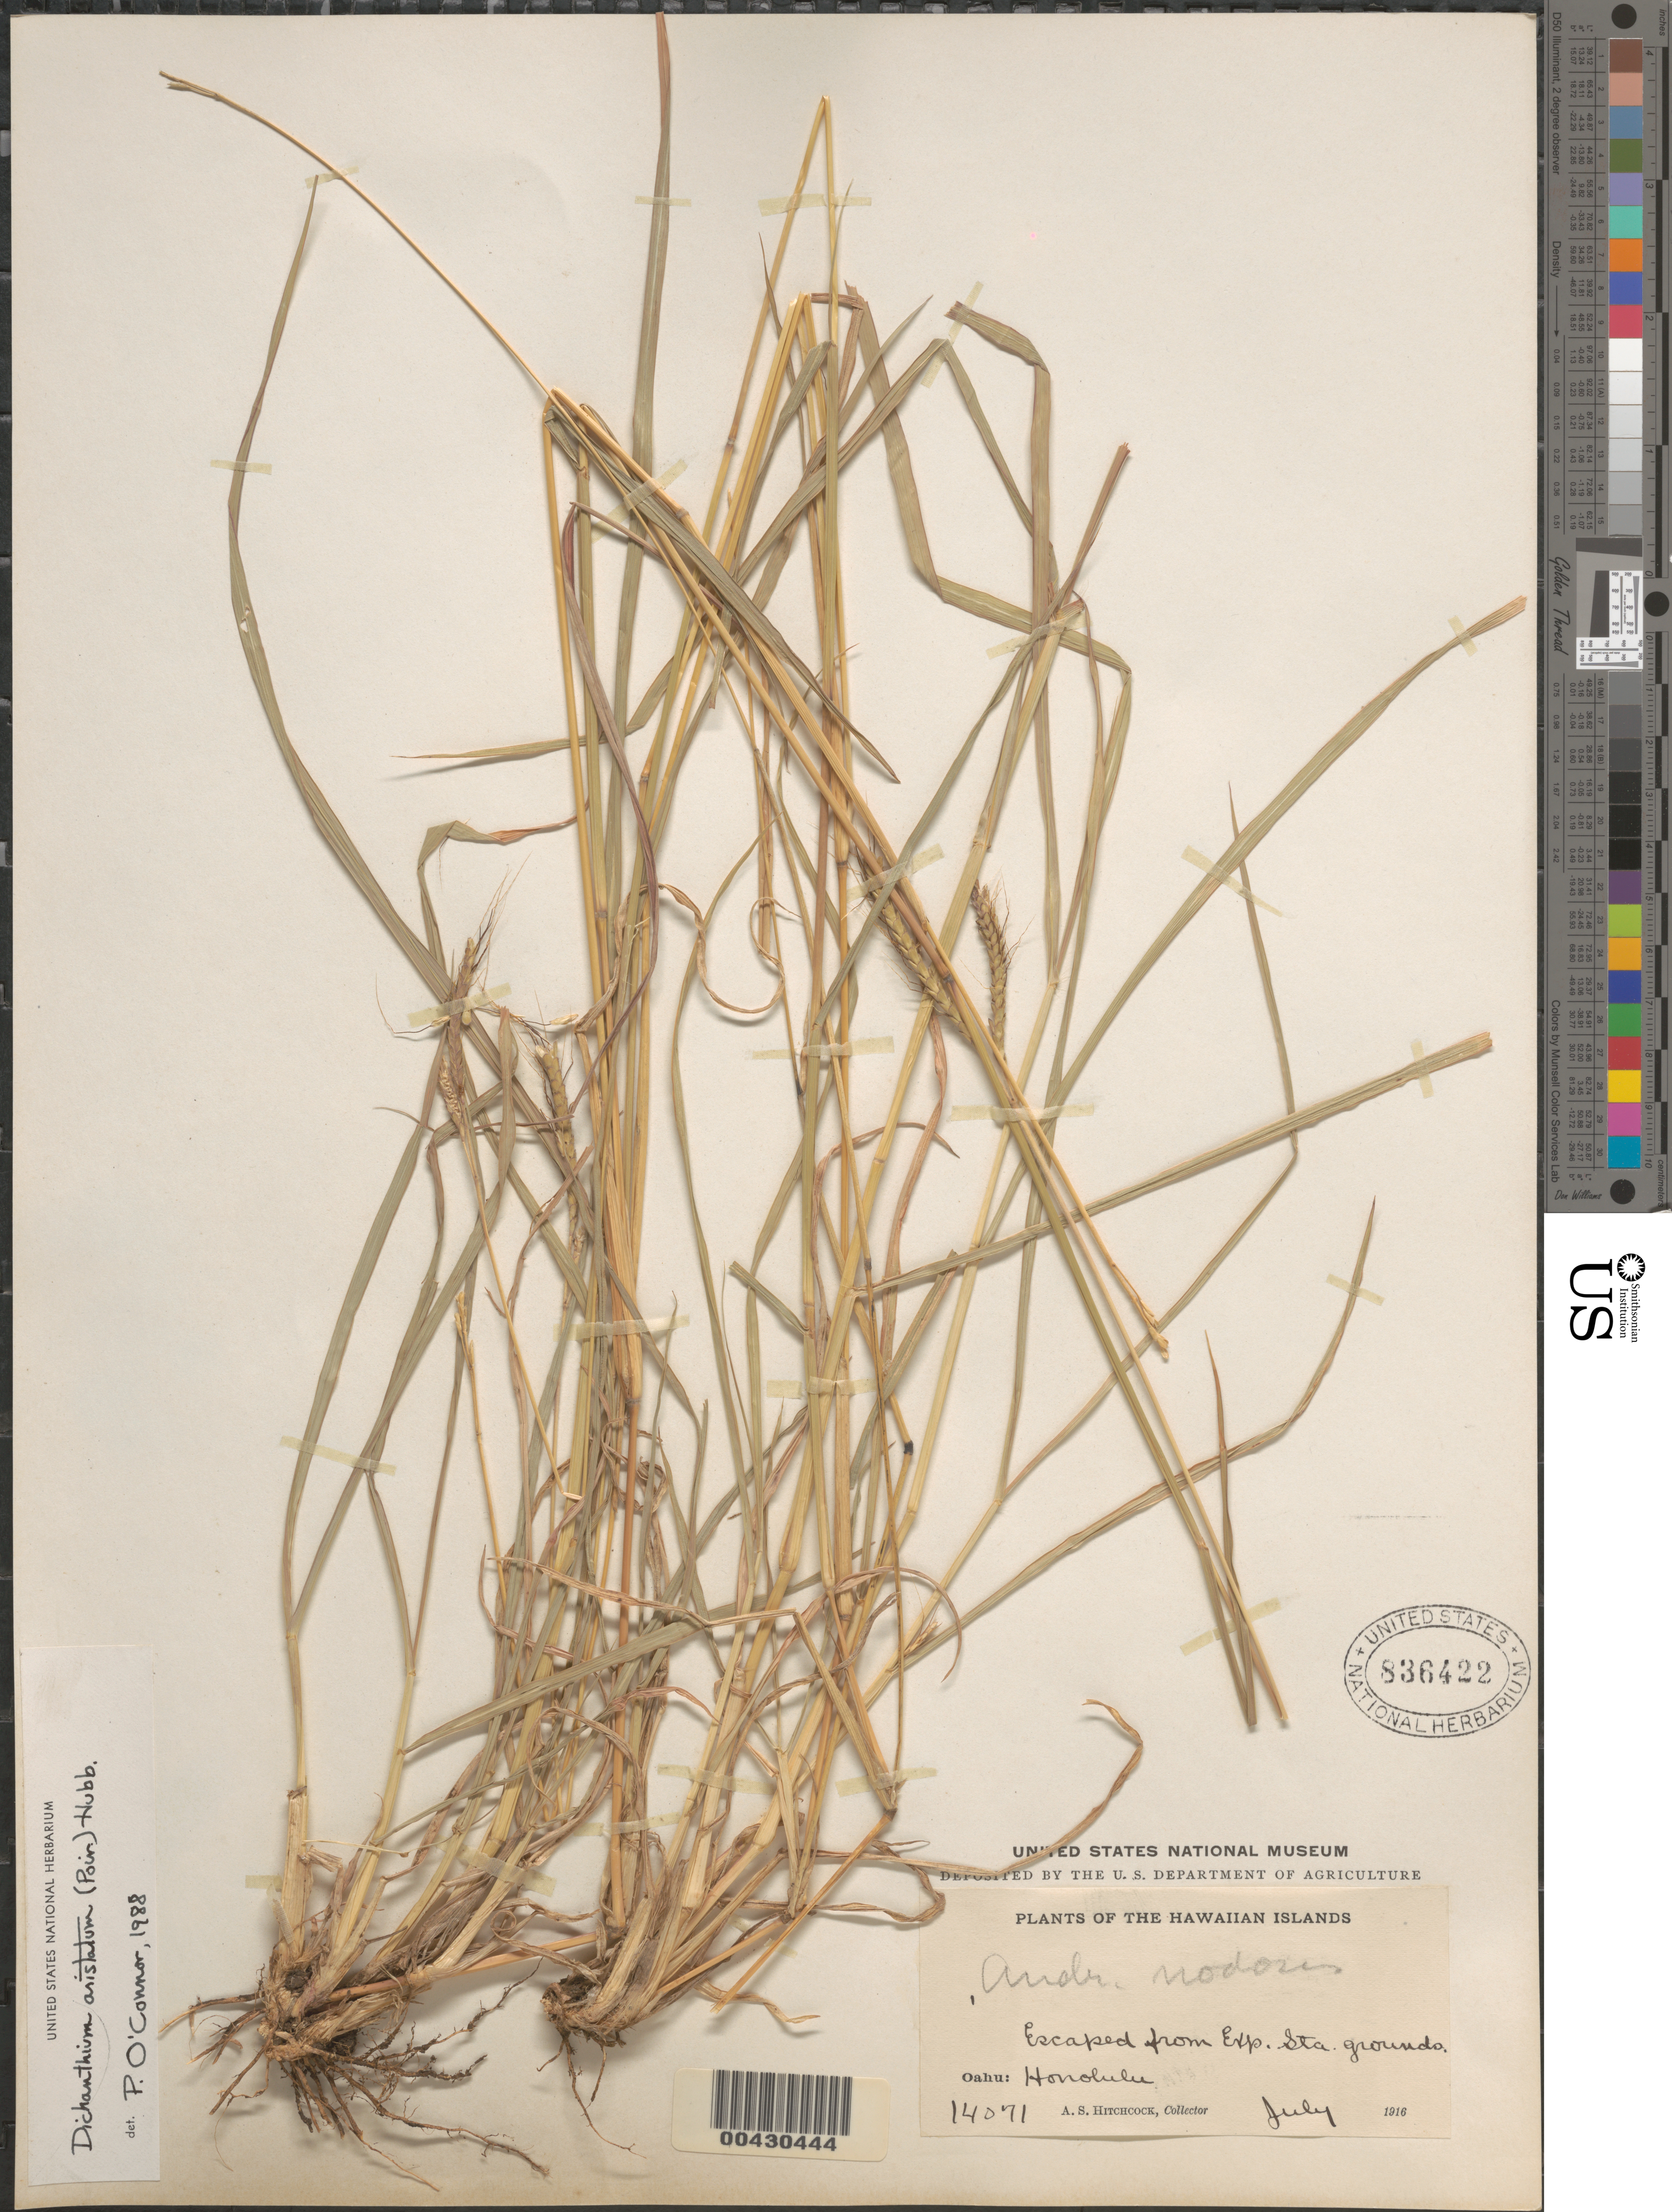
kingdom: Plantae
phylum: Tracheophyta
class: Liliopsida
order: Poales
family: Poaceae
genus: Dichanthium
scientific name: Dichanthium aristatum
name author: (Poir.) C.E. Hubb.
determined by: O'Connor, P.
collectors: A. S. Hitchcock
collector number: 14071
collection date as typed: Jul 1916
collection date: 1916-07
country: United States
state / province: Hawaii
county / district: Honolulu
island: Oahu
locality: Honolulu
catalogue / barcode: US 836422